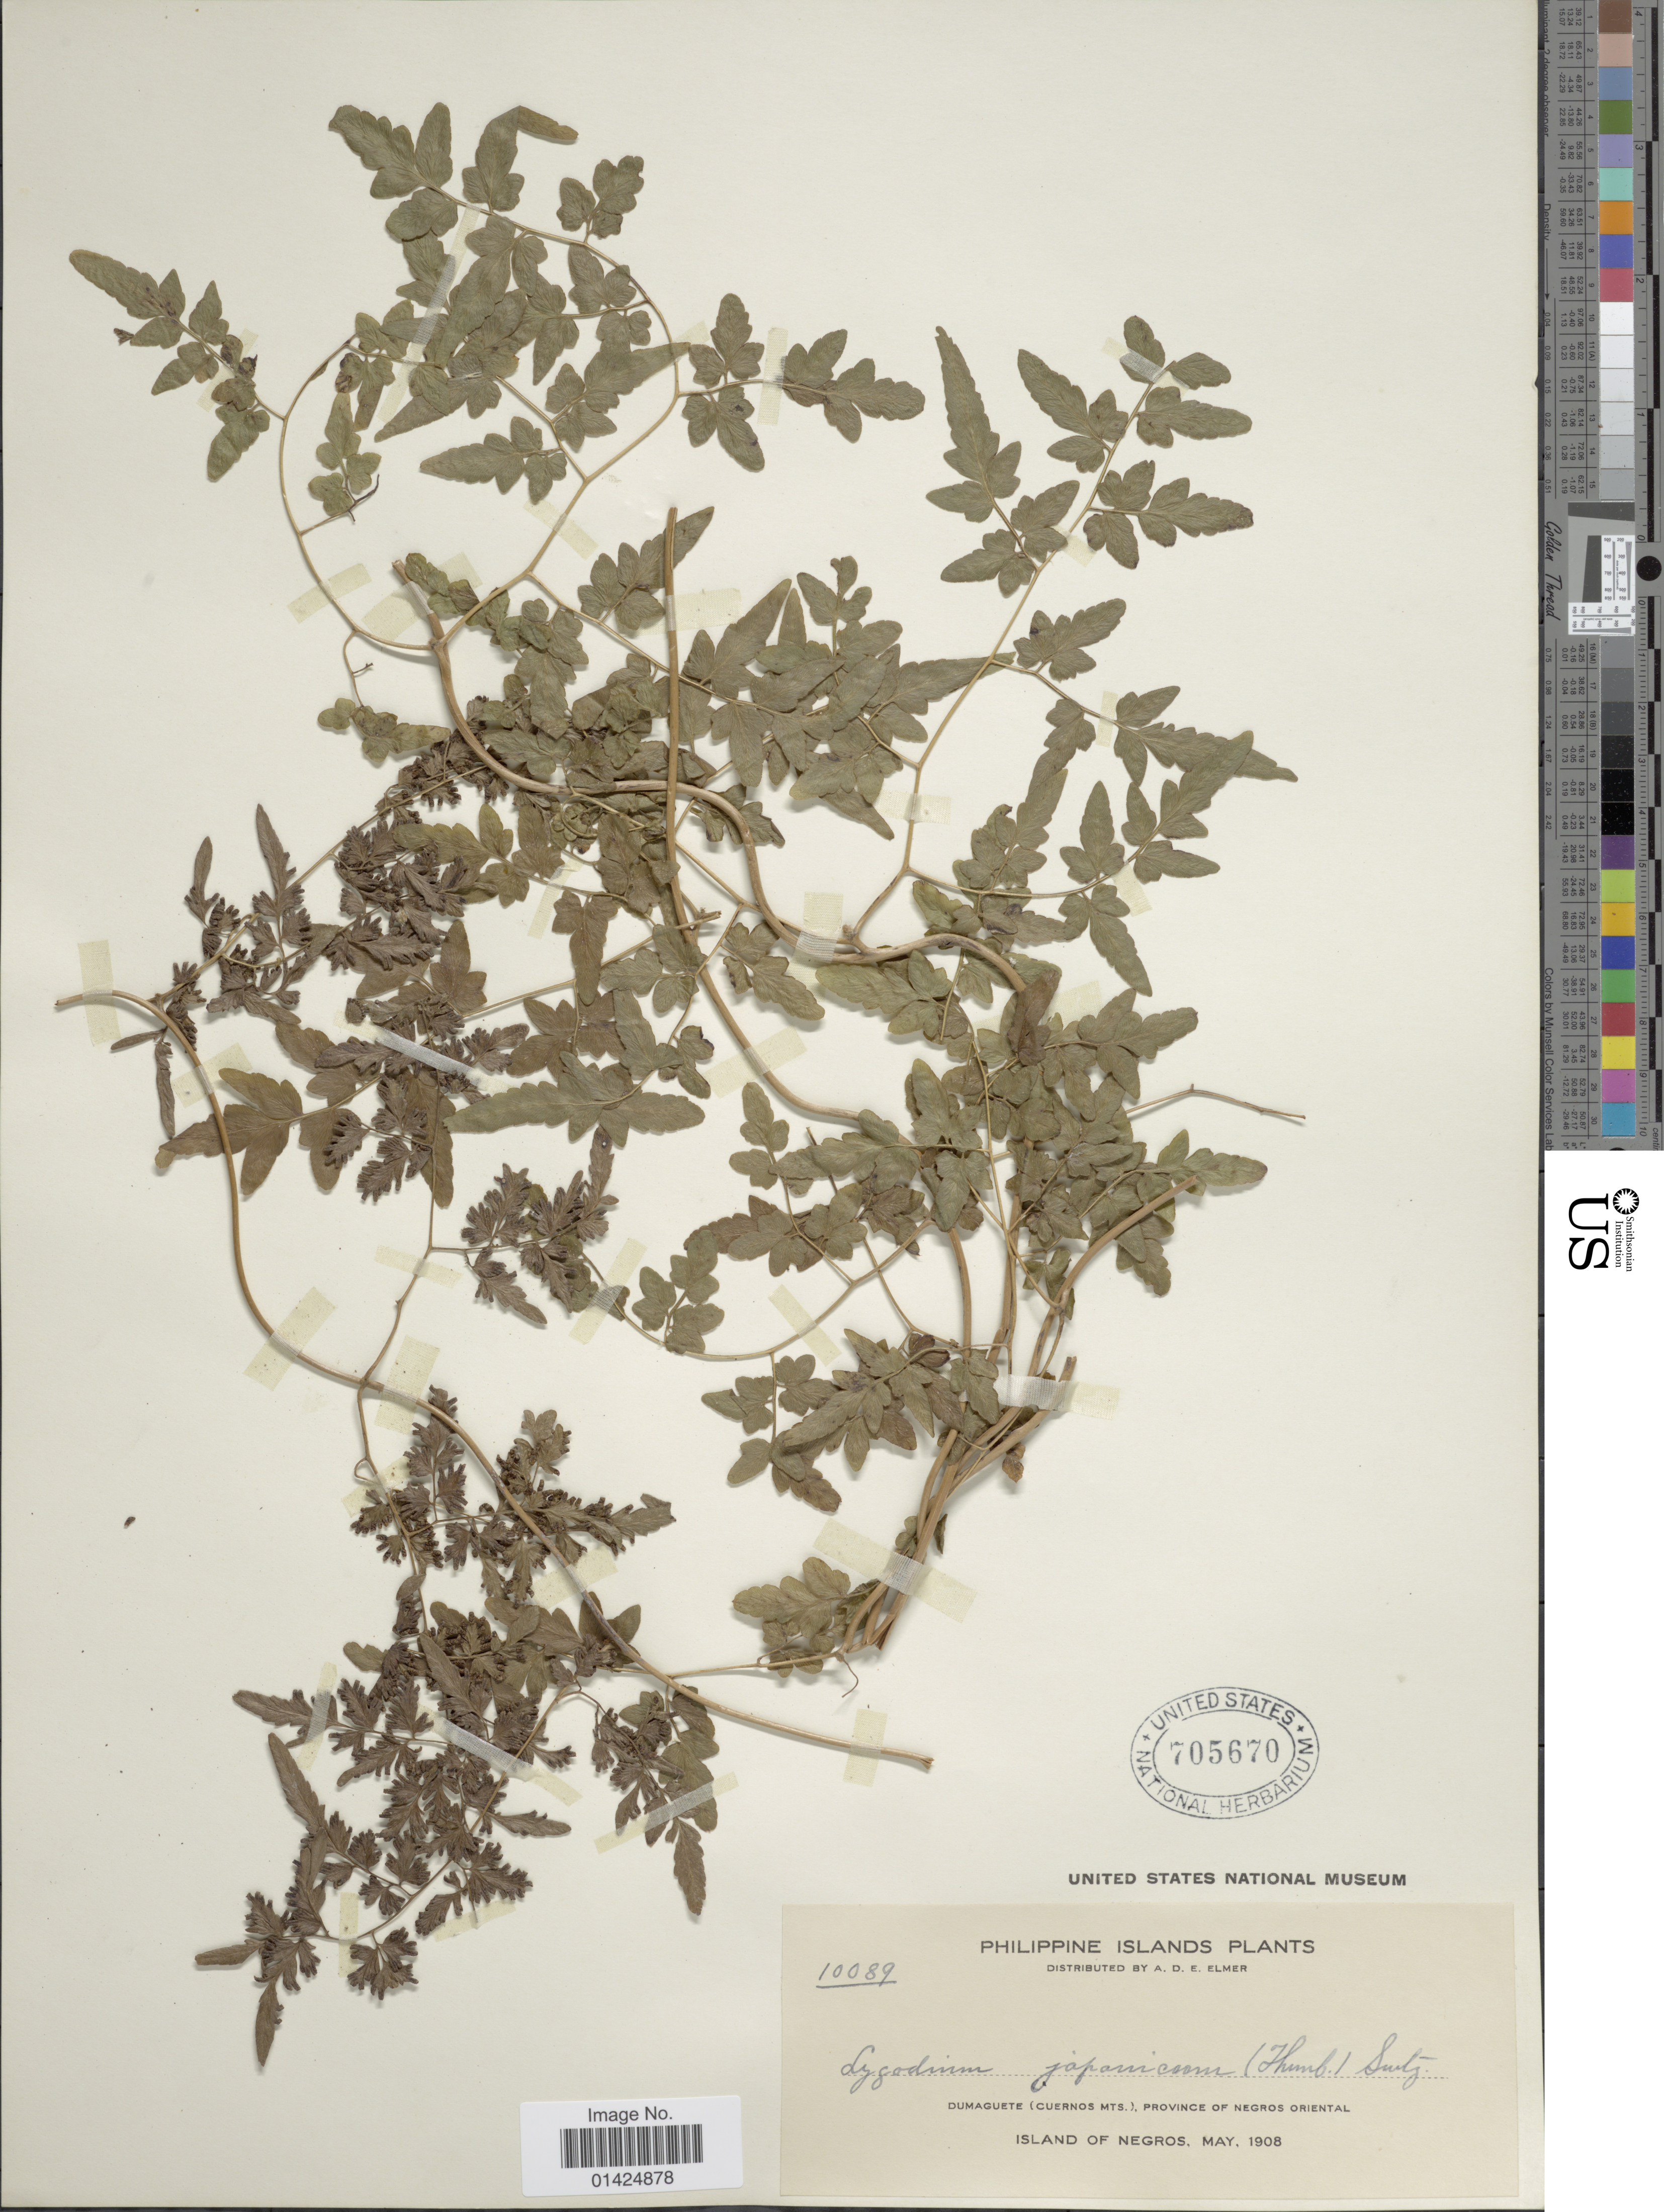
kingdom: Plantae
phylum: Tracheophyta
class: Polypodiopsida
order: Schizaeales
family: Lygodiaceae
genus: Lygodium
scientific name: Lygodium japonicum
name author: (Thunb.) Sw.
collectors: A. D. E. Elmer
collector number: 10089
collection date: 1908-05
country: Philippines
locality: Dumaguete (Cuernos Mts.), province of Negros Oriental. Island of Negros.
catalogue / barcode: US 705570